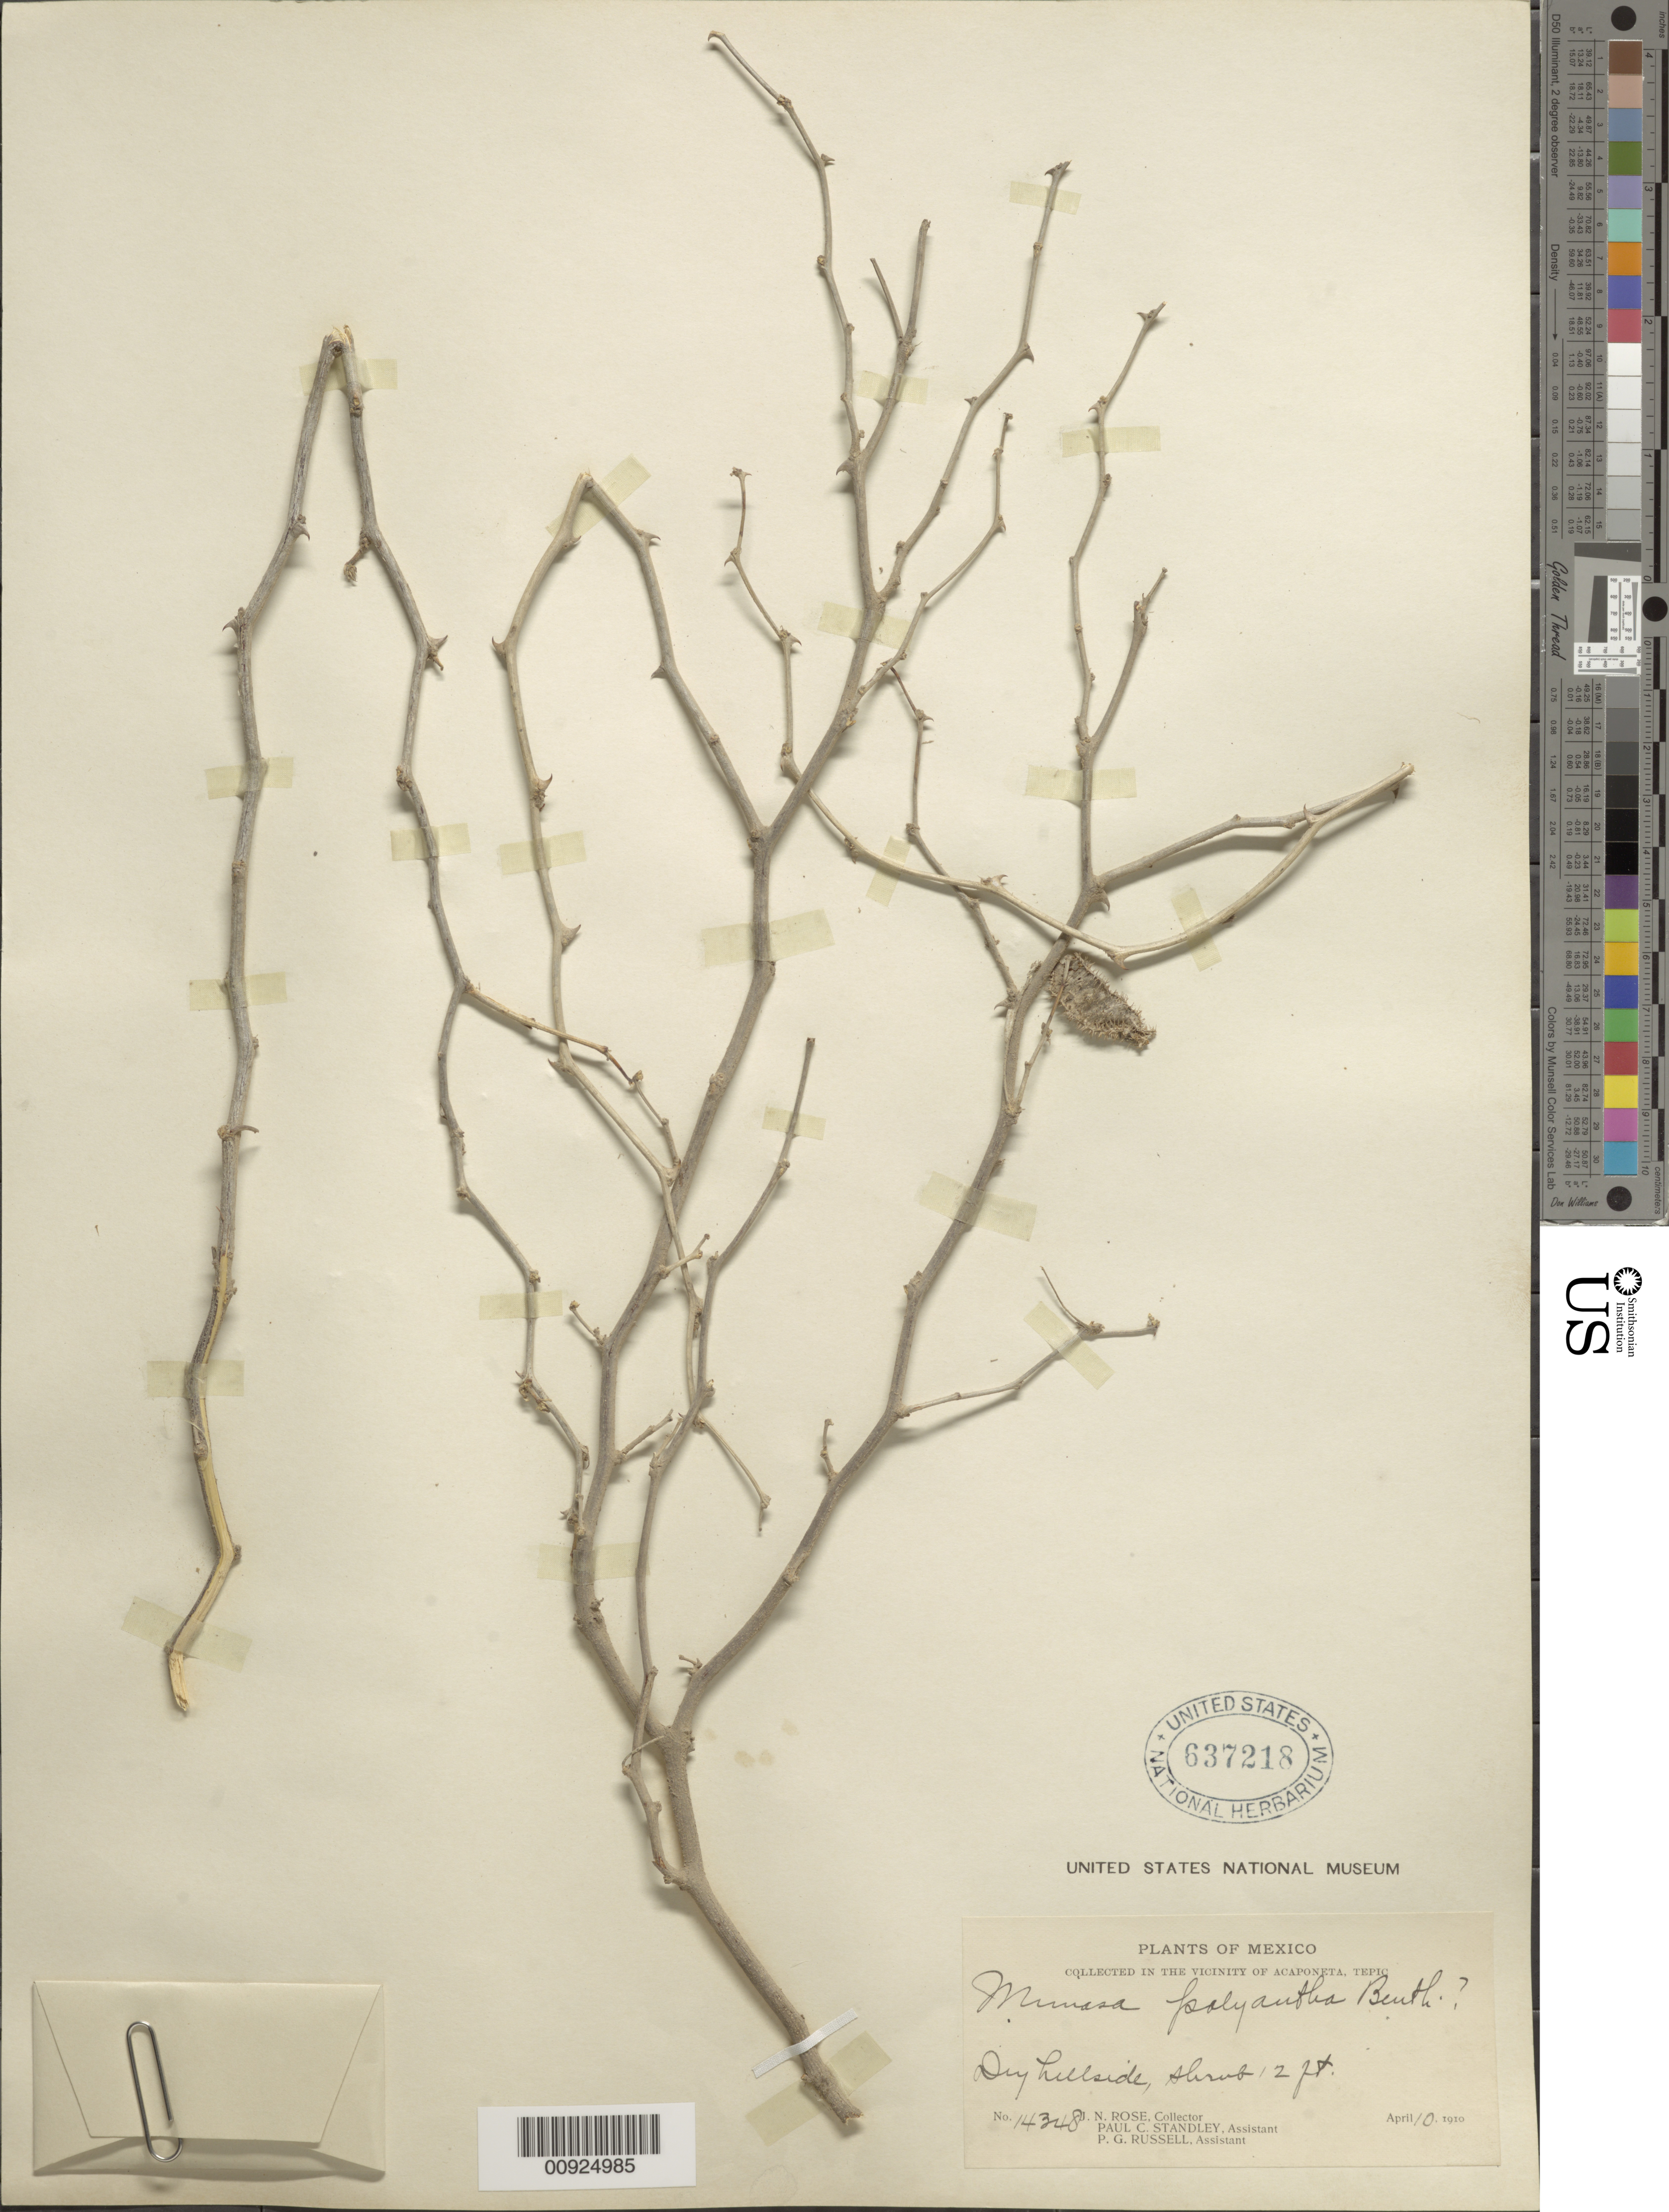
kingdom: Plantae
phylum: Tracheophyta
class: Magnoliopsida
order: Fabales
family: Fabaceae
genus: Mimosa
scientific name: Mimosa polyantha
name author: Benth.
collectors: J. N. Rose, P. C. Standley & P. G. Russell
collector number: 14348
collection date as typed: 10 Apr 1910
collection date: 1910-04-10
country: Mexico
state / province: Nayarit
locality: In the vicinity of Acaponeta, Tepic.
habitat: Dry hillside.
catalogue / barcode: US 637218